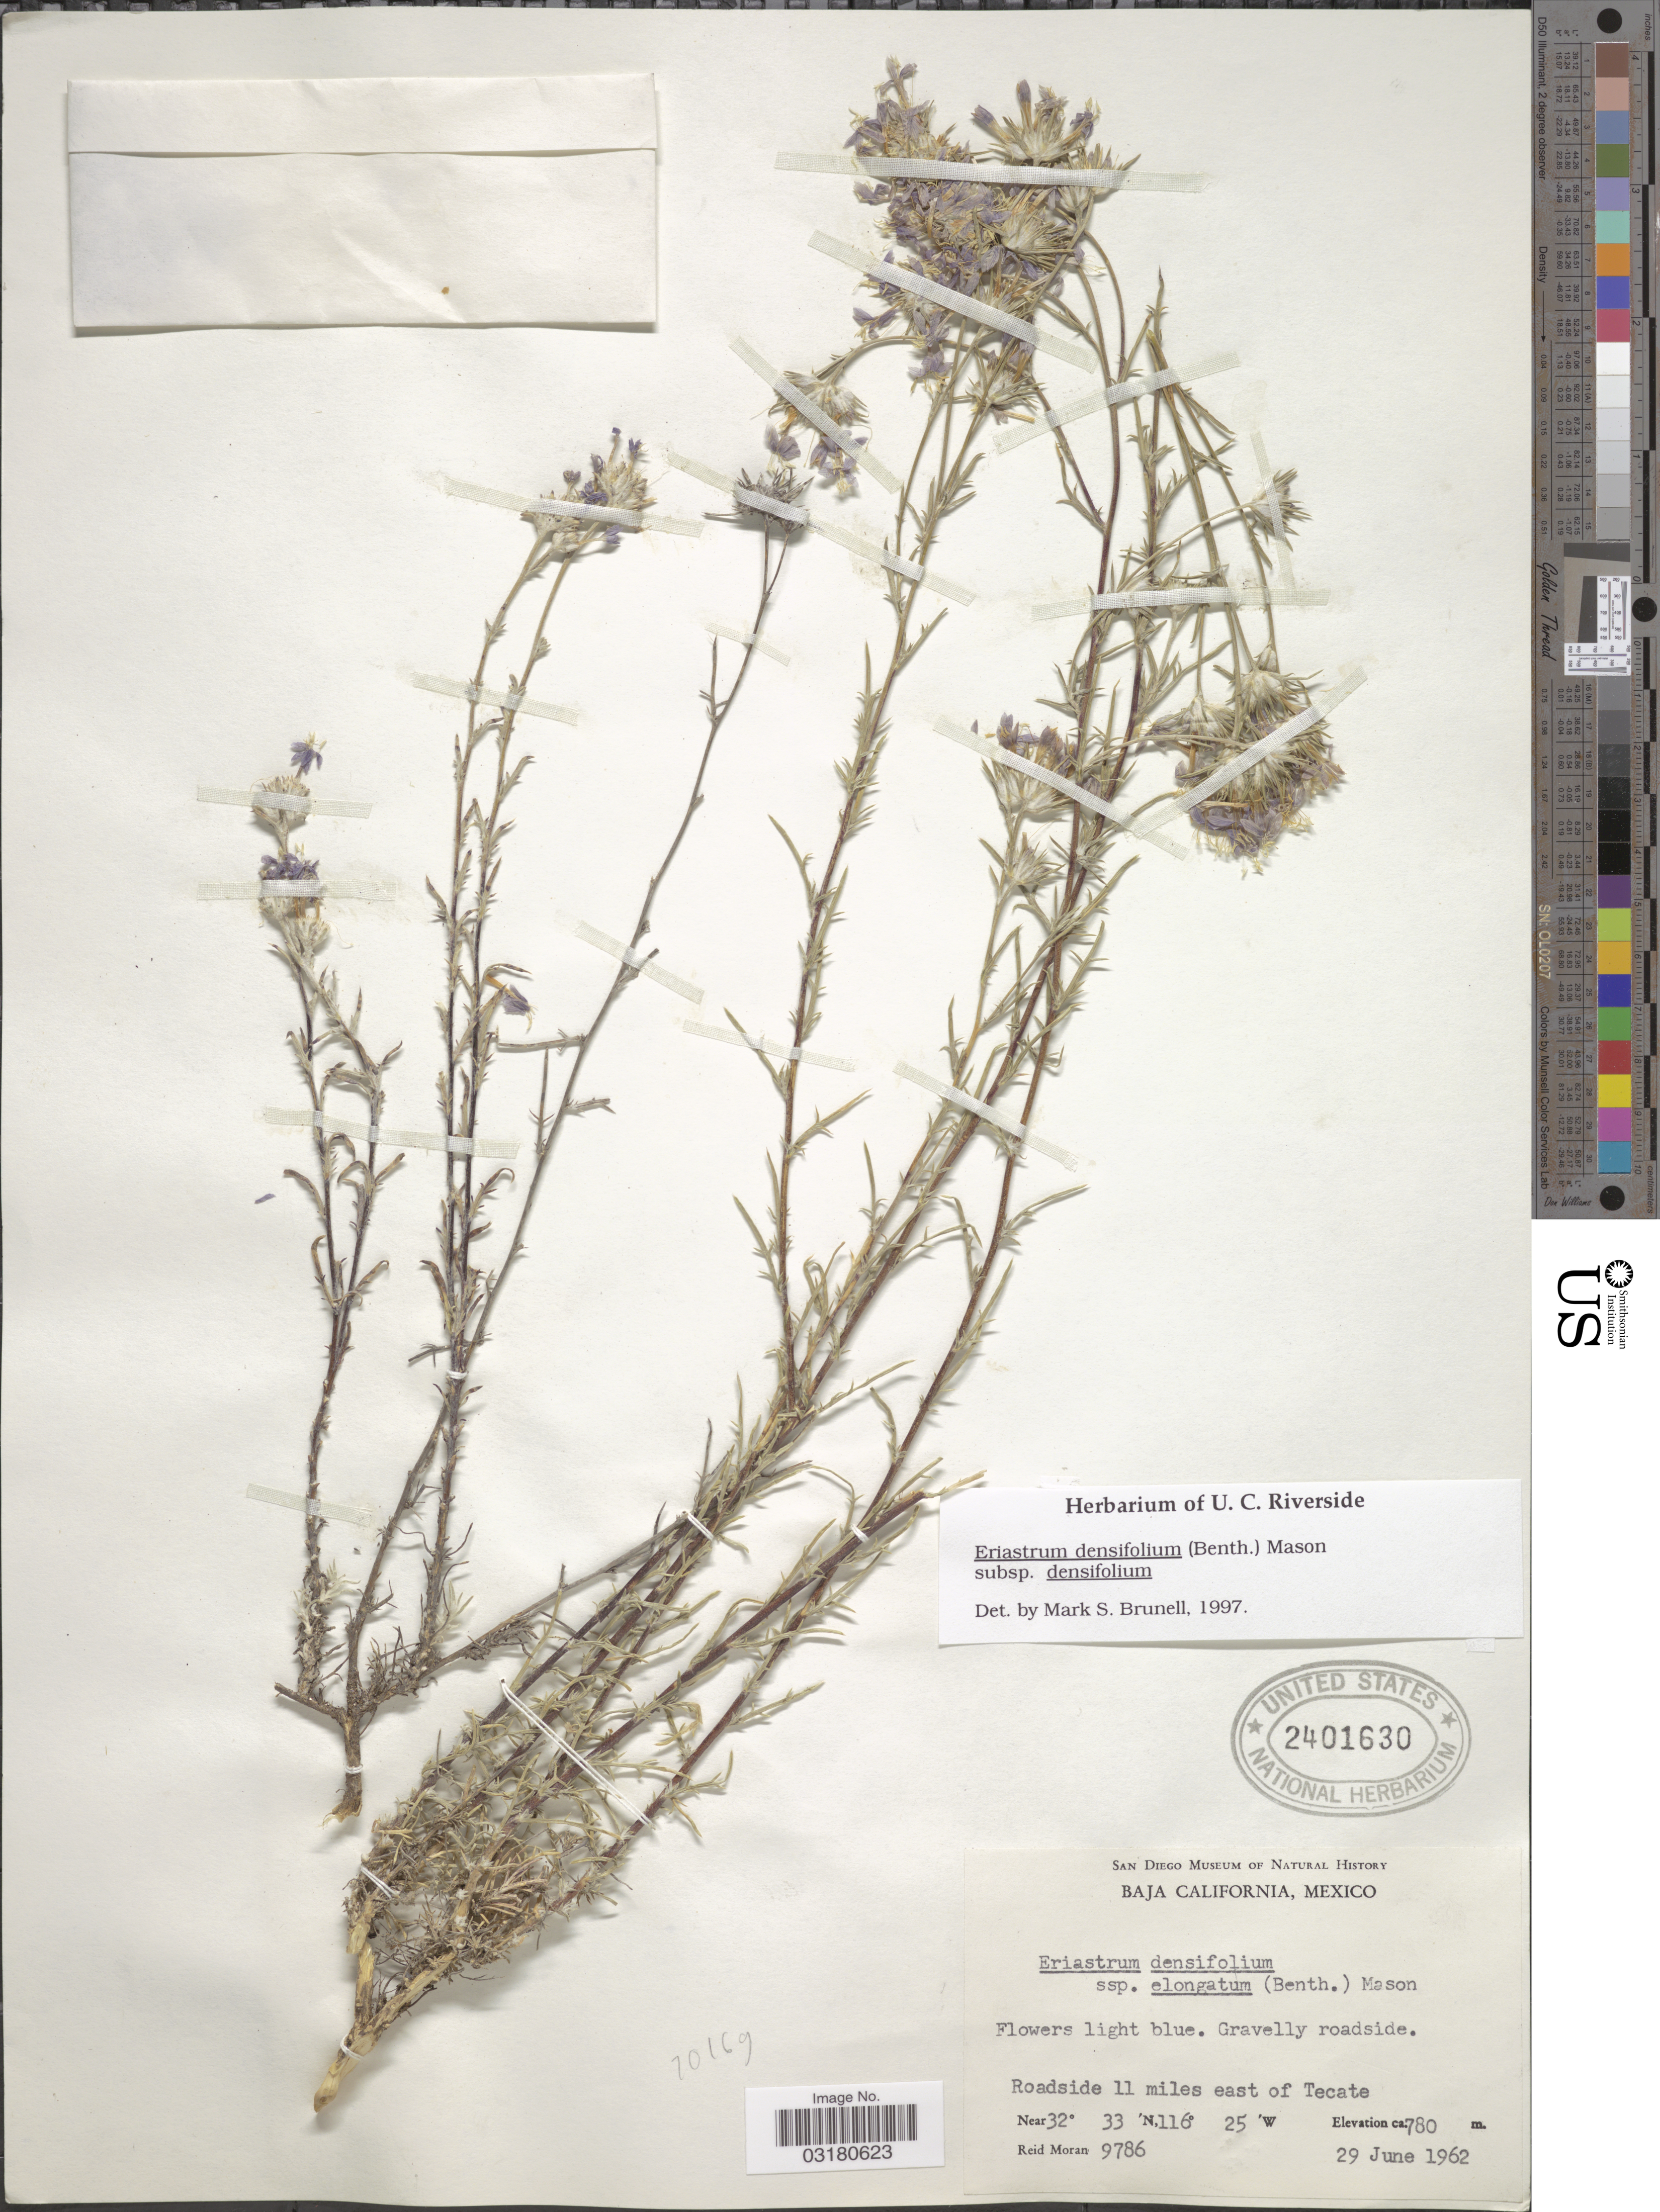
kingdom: Plantae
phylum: Tracheophyta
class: Magnoliopsida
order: Ericales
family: Polemoniaceae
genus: Eriastrum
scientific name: Eriastrum densifolium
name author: (Benth.) H. Mason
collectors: R. Moran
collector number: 9786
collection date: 1962-06-29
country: Mexico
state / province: Baja California Norte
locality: Roadside 11 miles east of Tecate.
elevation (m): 780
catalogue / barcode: US 2401630